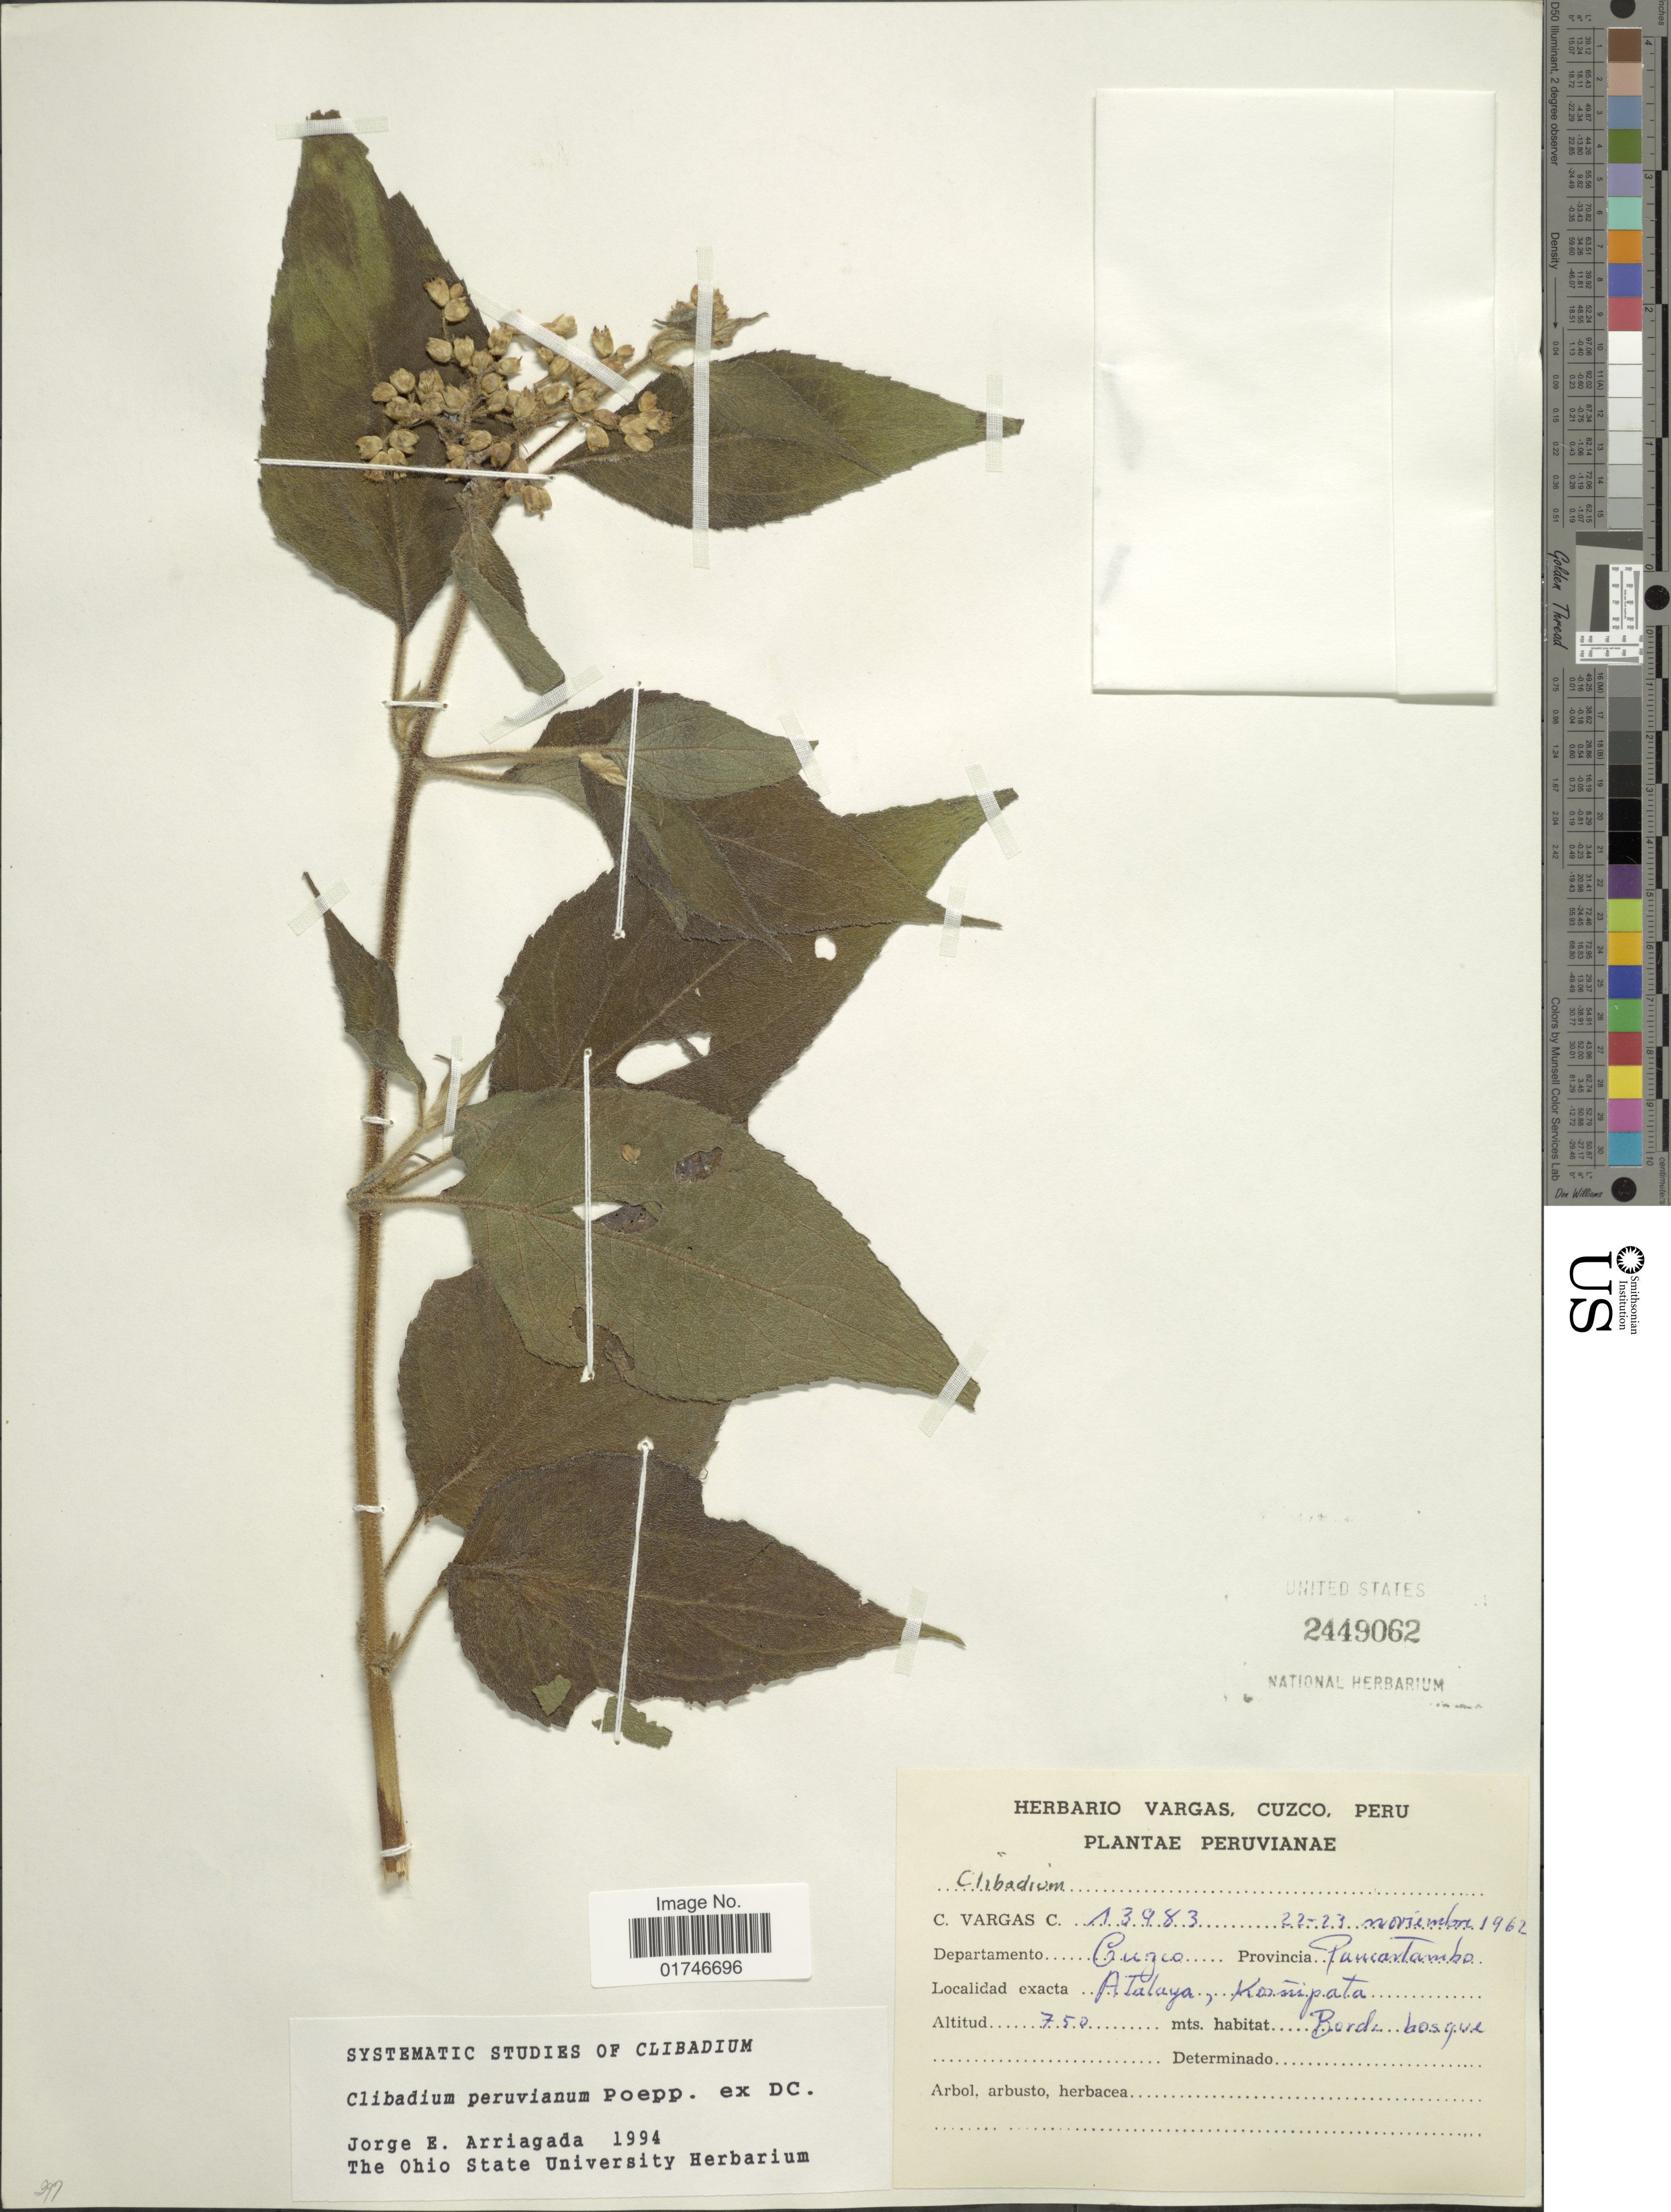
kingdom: Plantae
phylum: Tracheophyta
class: Magnoliopsida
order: Asterales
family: Asteraceae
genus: Clibadium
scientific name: Clibadium peruvianum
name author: Poepp.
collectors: C. Vargas Calderón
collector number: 13983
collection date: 1962-11-22/1962-11-23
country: Peru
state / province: Cusco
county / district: Paucartambo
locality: Atalaya, Kornipata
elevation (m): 750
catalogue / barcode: US 2449062